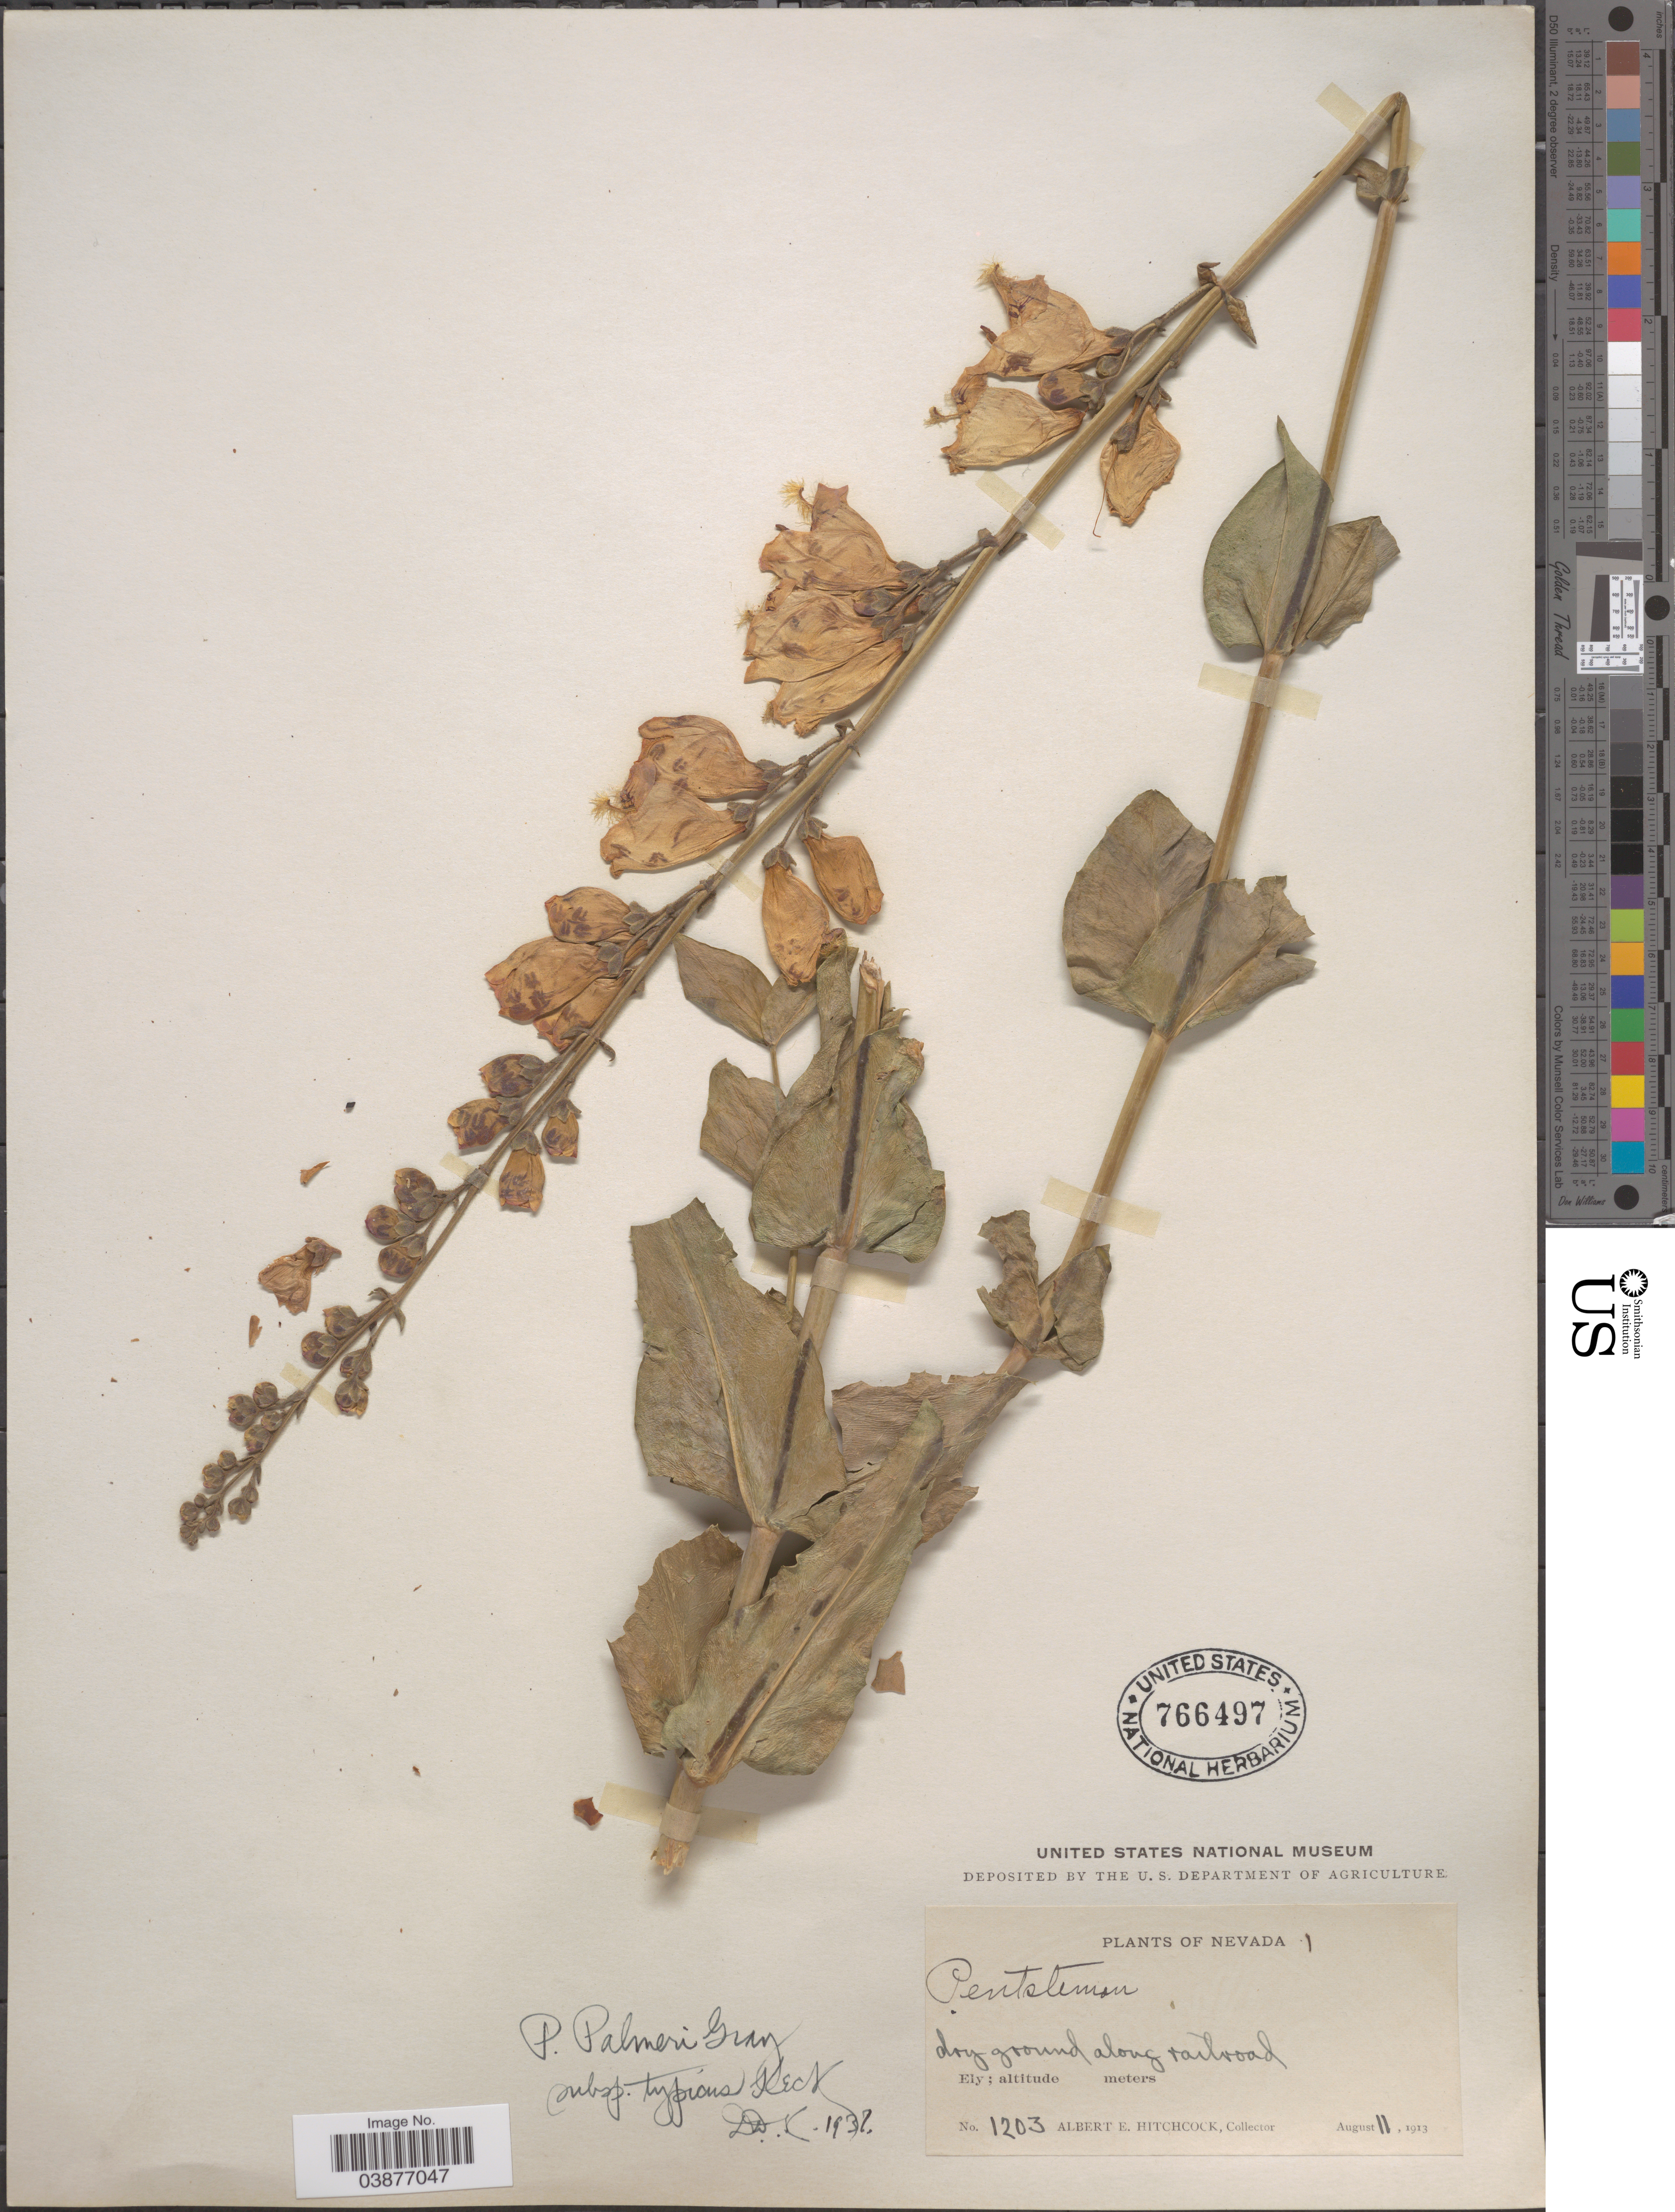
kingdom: Plantae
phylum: Tracheophyta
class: Magnoliopsida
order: Lamiales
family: Plantaginaceae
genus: Penstemon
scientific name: Penstemon palmeri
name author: A. Gray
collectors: A. Hitchcock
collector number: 1203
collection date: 1913-08-11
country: United States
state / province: Nevada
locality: Along railroad. Ely.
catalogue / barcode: US 766497